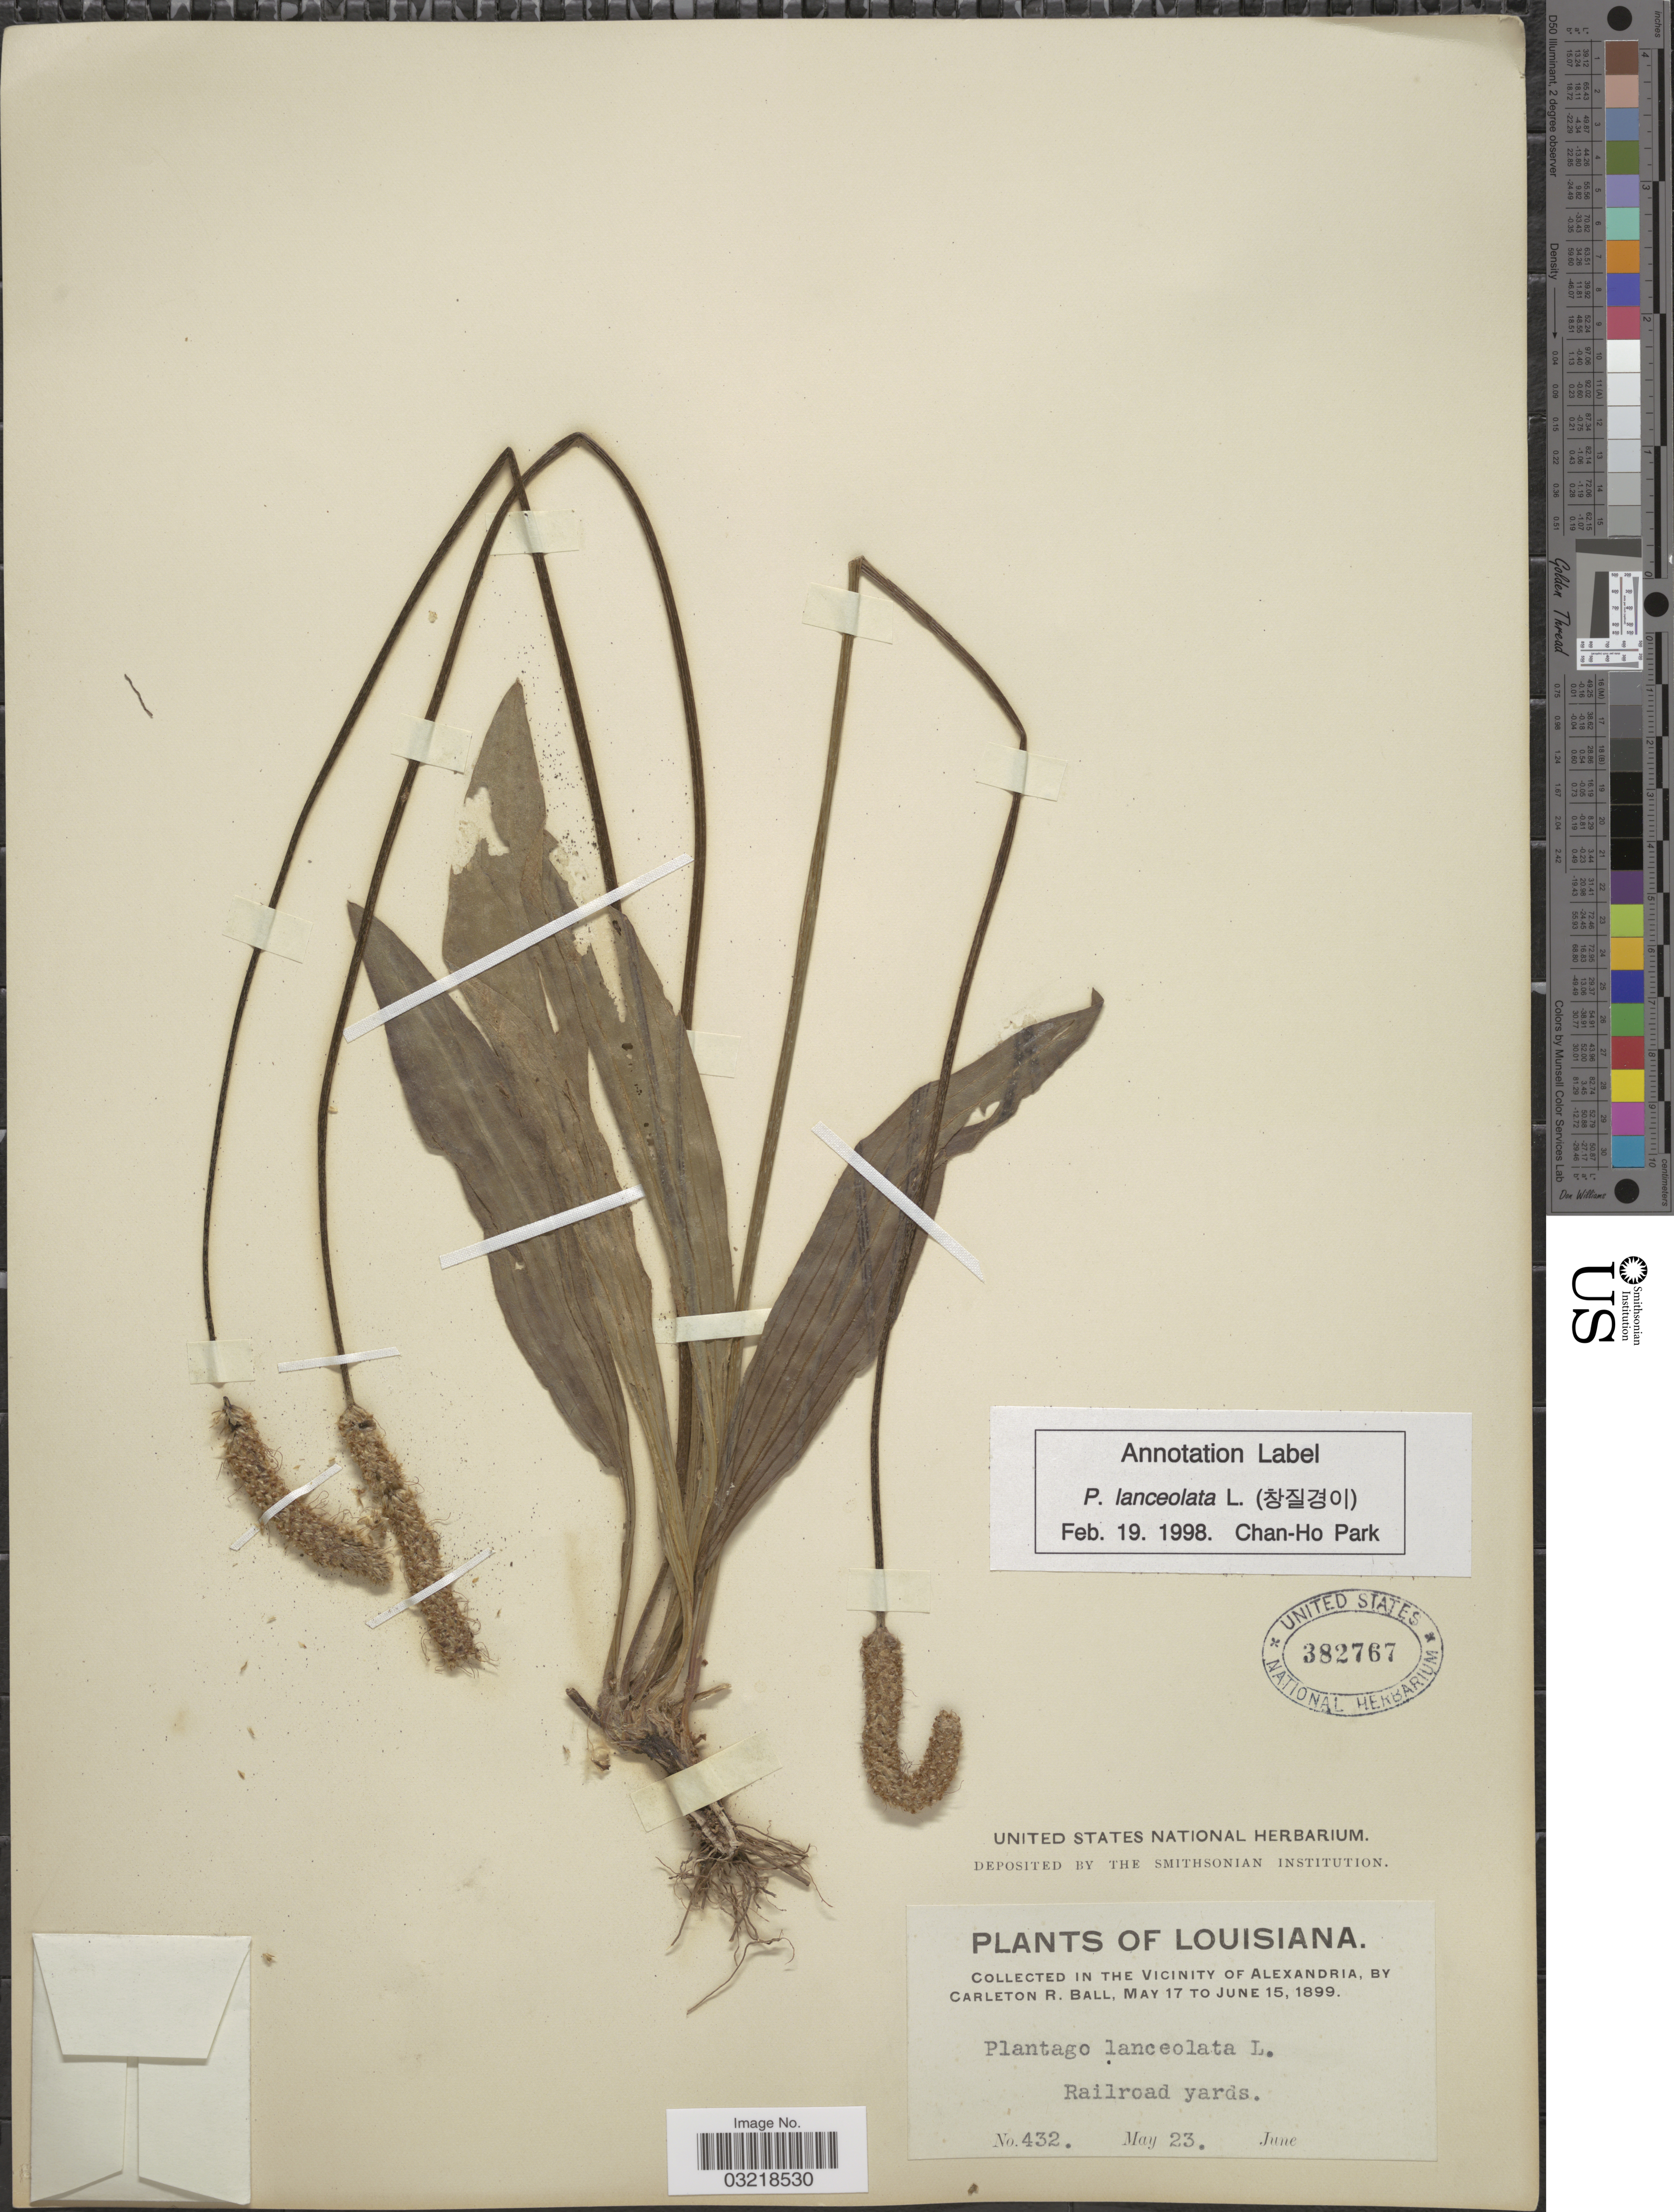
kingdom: Plantae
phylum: Tracheophyta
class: Magnoliopsida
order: Lamiales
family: Plantaginaceae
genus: Plantago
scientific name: Plantago lanceolata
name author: L.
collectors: C. R. Ball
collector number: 432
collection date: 1899-05-23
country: United States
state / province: Louisiana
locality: Collected in the Vicinity of Alexandria. Railroad yards.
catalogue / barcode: US 382767